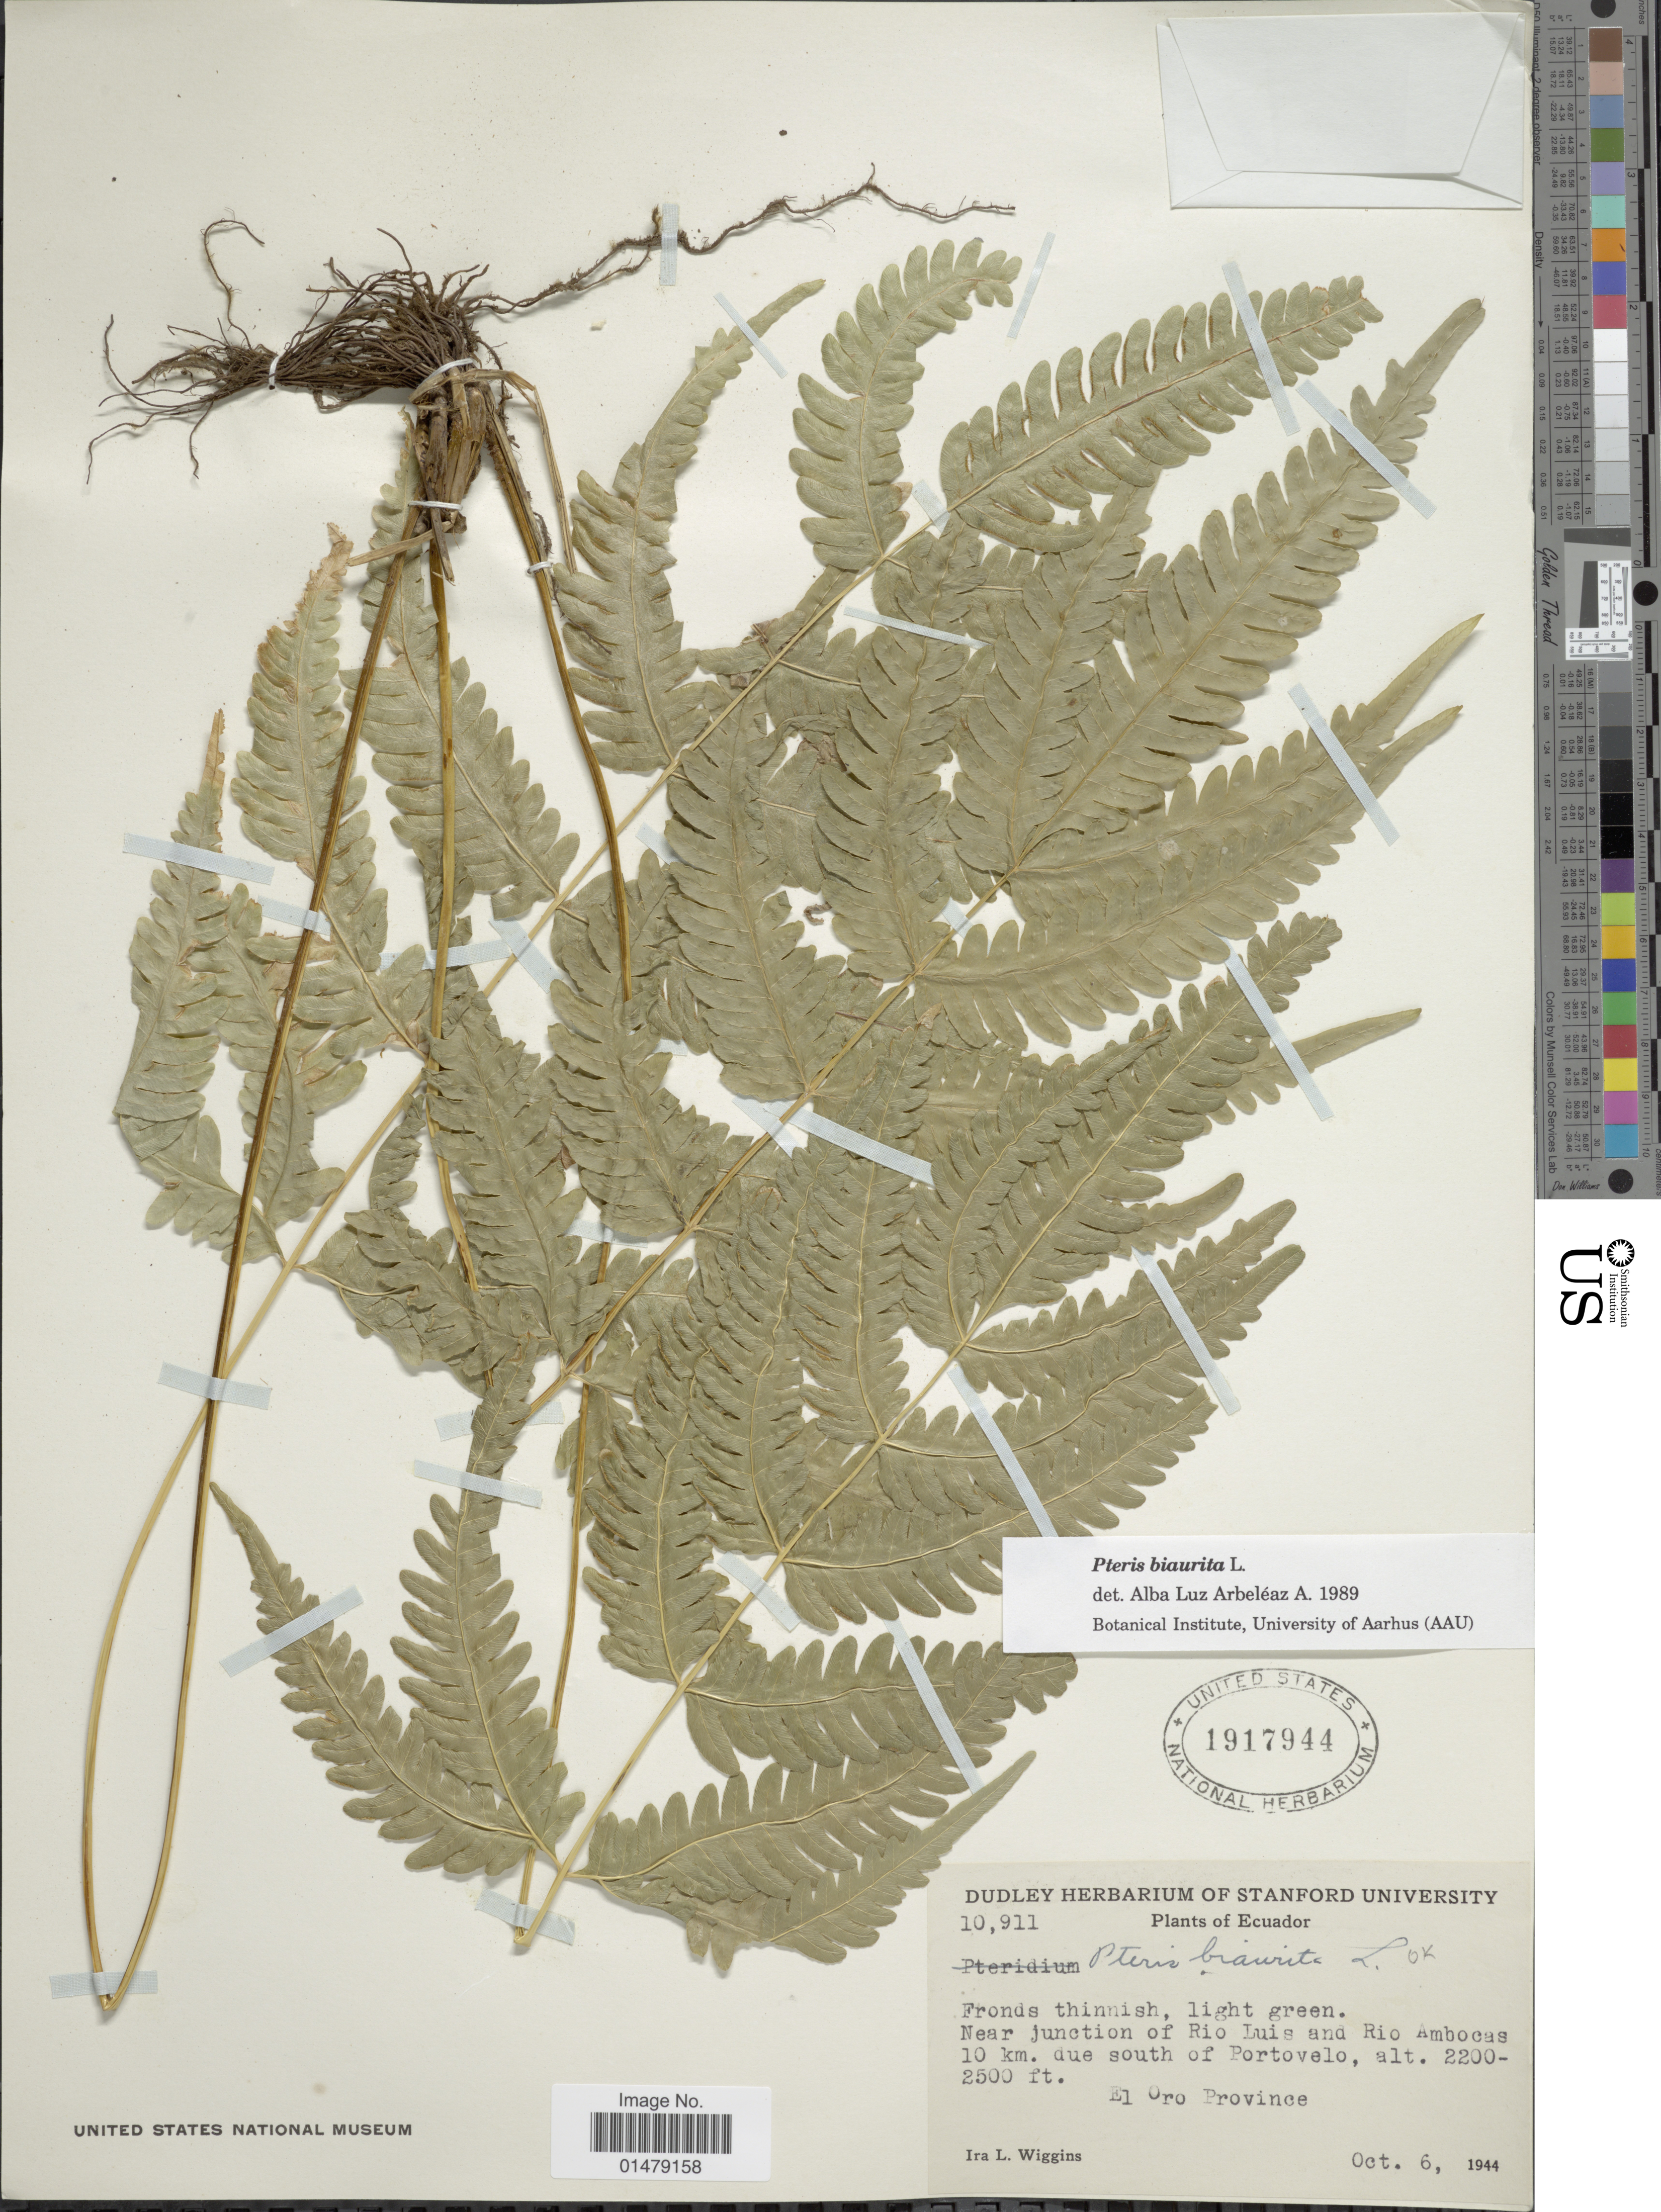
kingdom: Plantae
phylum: Tracheophyta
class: Polypodiopsida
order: Polypodiales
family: Pteridaceae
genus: Pteris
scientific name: Pteris biaurita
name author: L.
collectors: I. L. Wiggins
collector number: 10911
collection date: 1944-10-06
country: Ecuador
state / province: El Oro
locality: Near junction of Rio Luis and Rio Ambocas 10 km. due south of Portovelo. El Oro Province.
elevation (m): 671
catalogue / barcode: US 1917944